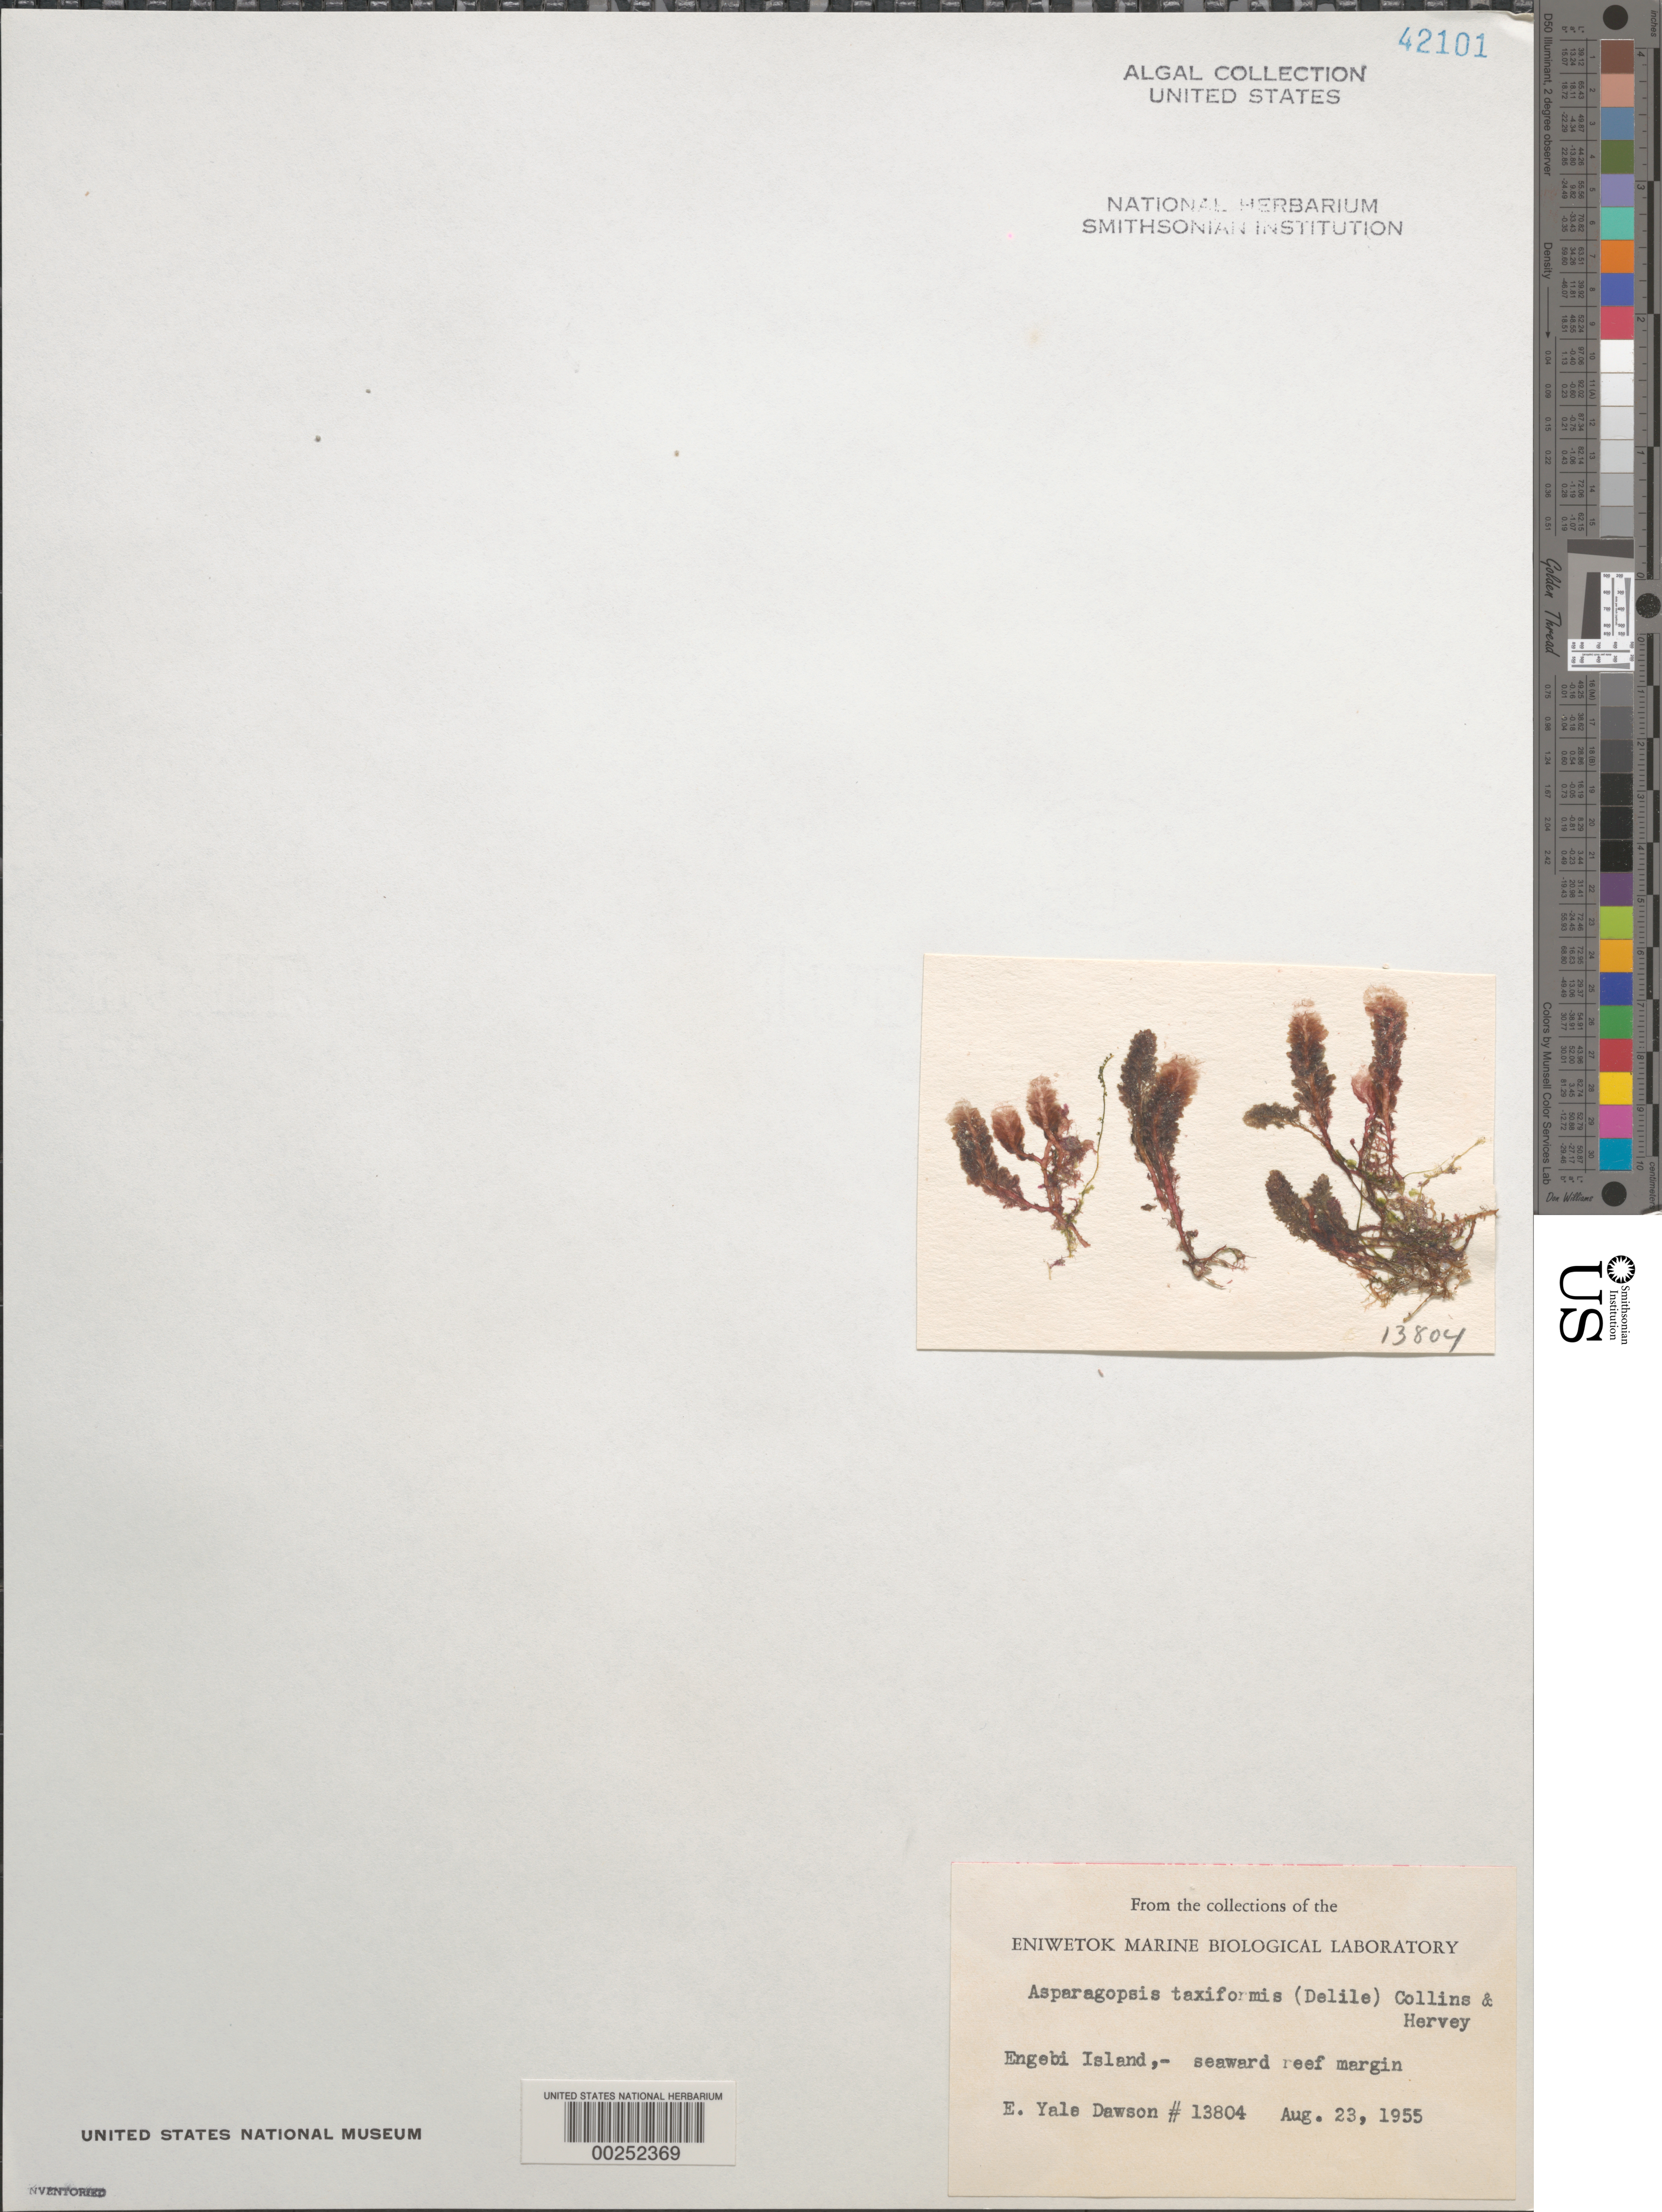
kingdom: Plantae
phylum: Rhodophyta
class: Florideophyceae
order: Bonnemaisoniales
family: Bonnemaisoniaceae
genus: Asparagopsis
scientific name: Asparagopsis taxiformis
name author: (Delile) Trevis.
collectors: E. Y. Dawson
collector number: EYD 13804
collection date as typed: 23 Aug 1955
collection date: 1955-08-23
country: Marshall Islands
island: Enewetak [Eniwetok] Atoll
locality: Engebi Island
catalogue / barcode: US 42101